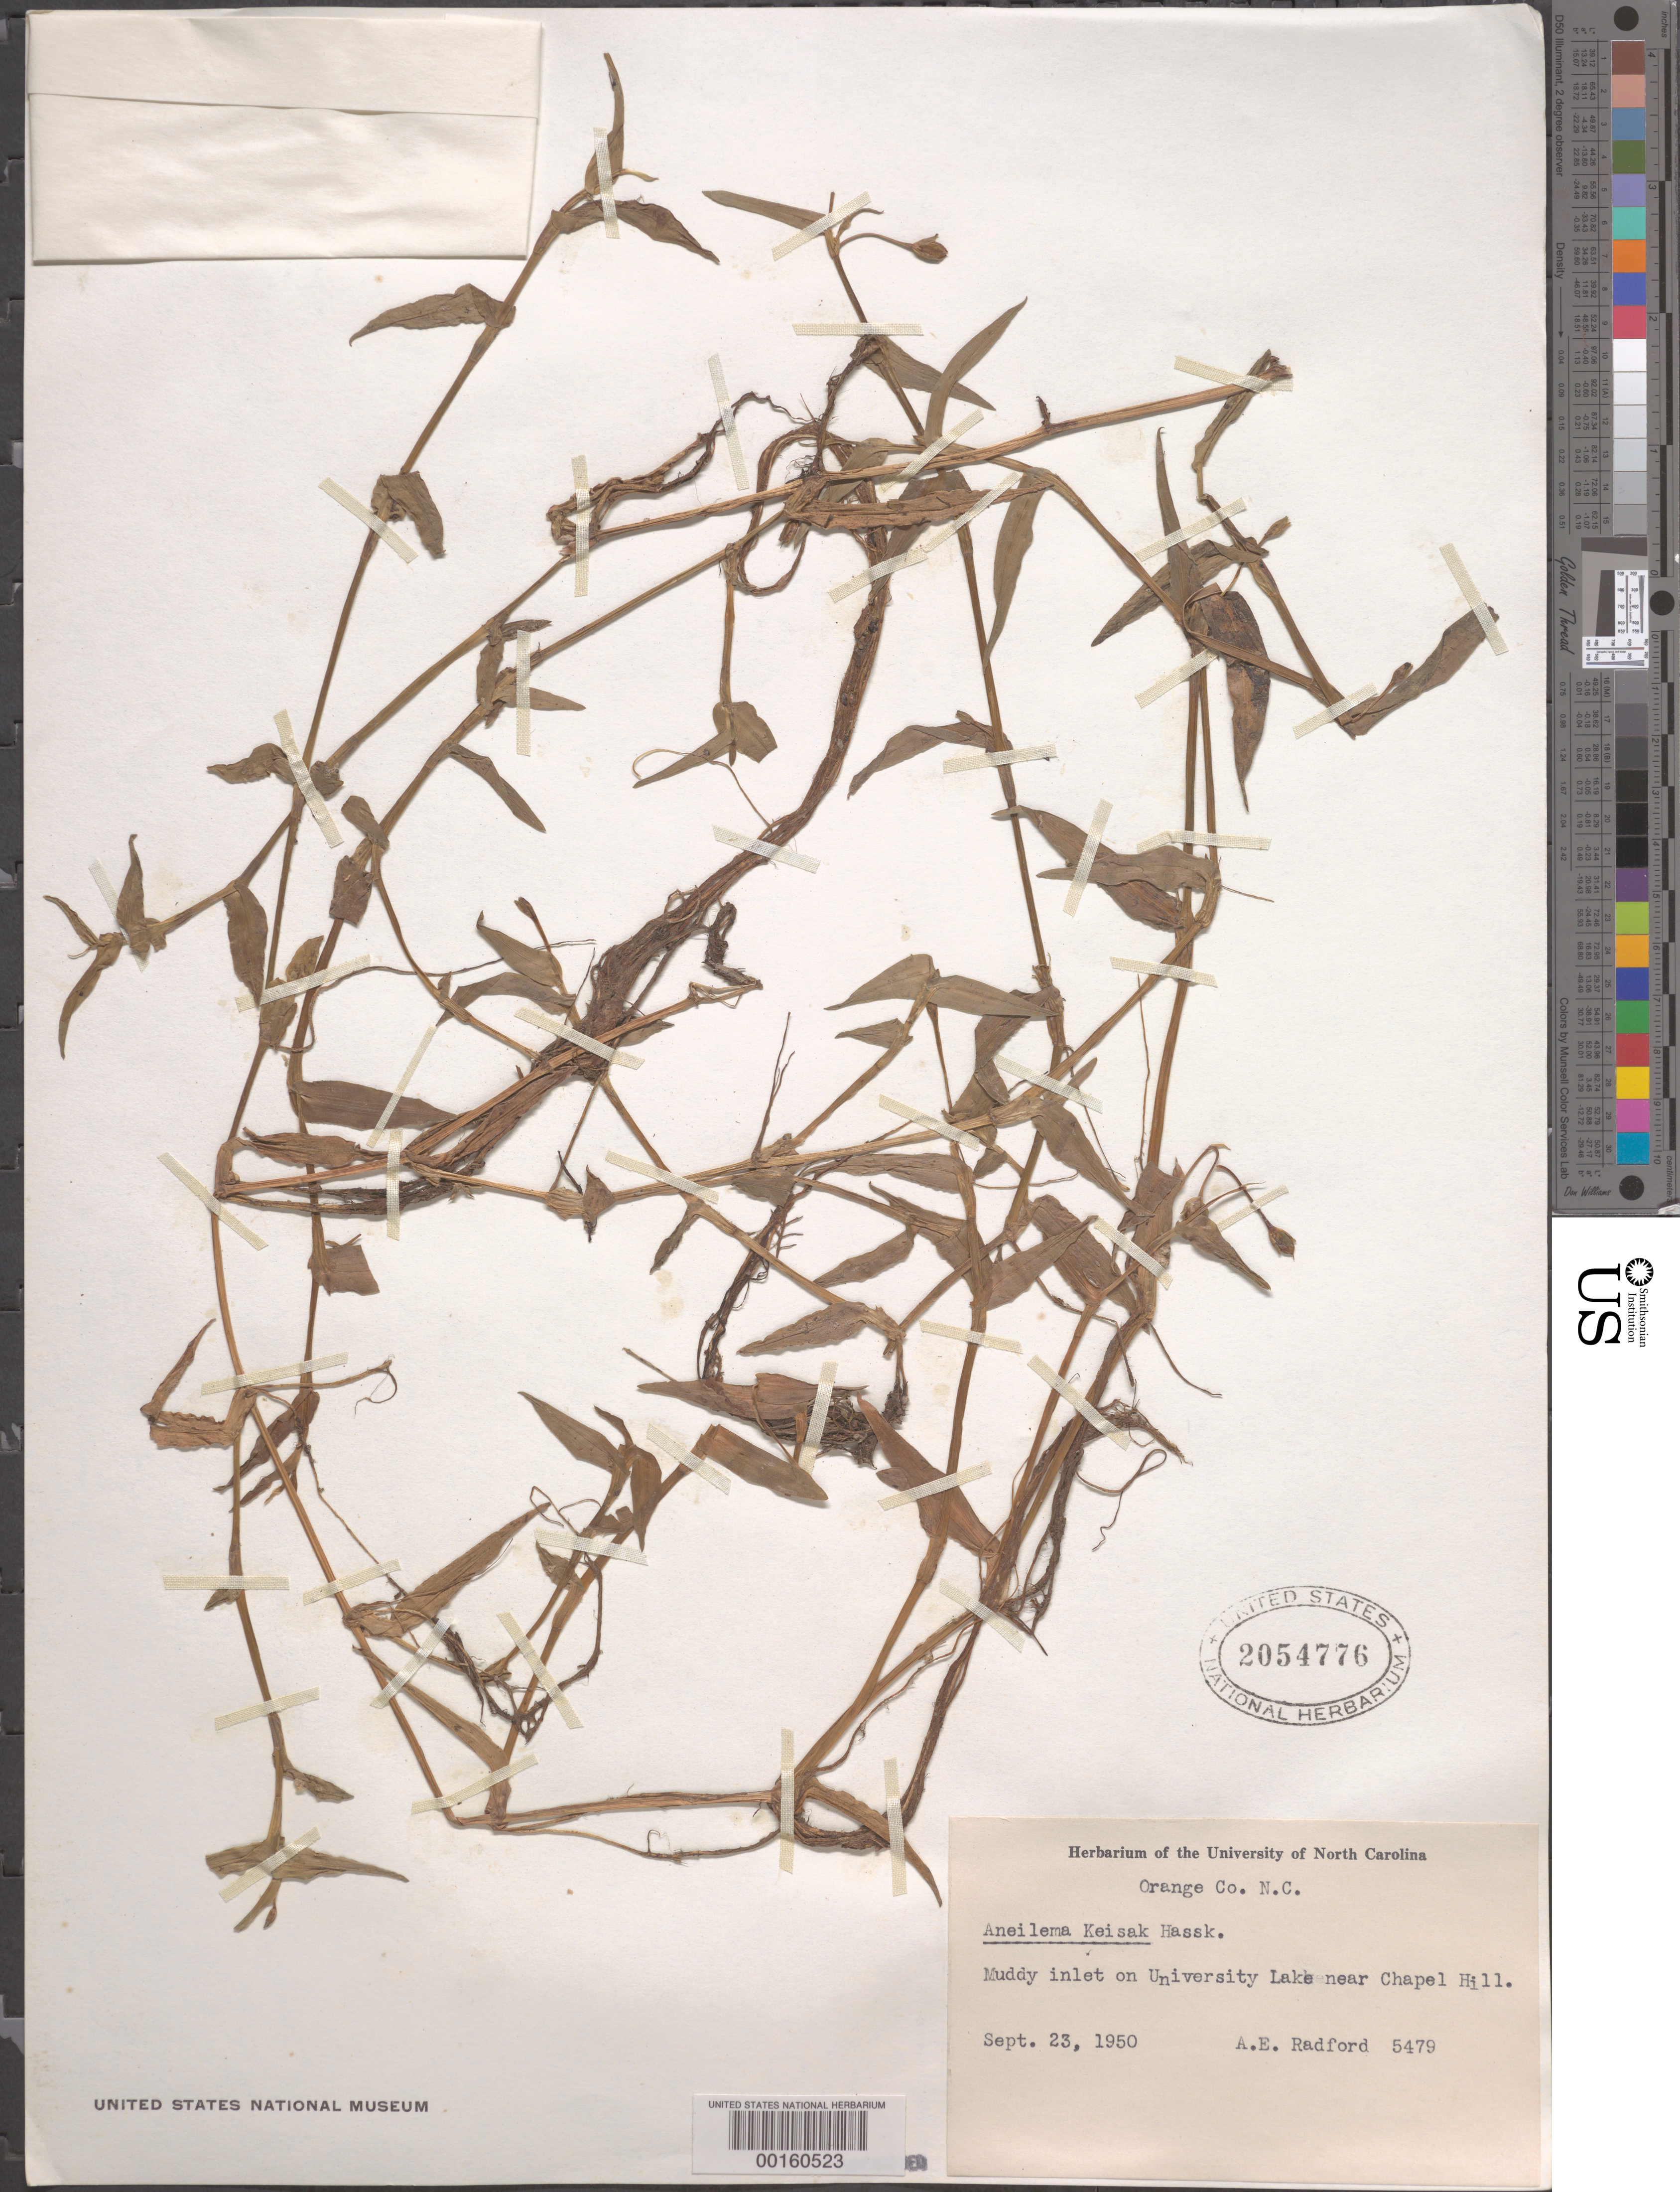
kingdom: Plantae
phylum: Tracheophyta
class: Liliopsida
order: Commelinales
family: Commelinaceae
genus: Murdannia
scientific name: Murdannia keisak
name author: (Hassk.) Hand.-Mazz.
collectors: A. E. Radford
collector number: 5479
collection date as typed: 23 Sep 1950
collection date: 1950-09-23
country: United States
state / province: North Carolina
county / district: Orange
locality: University lake, chapel hill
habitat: Muddy inlet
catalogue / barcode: US 2054776